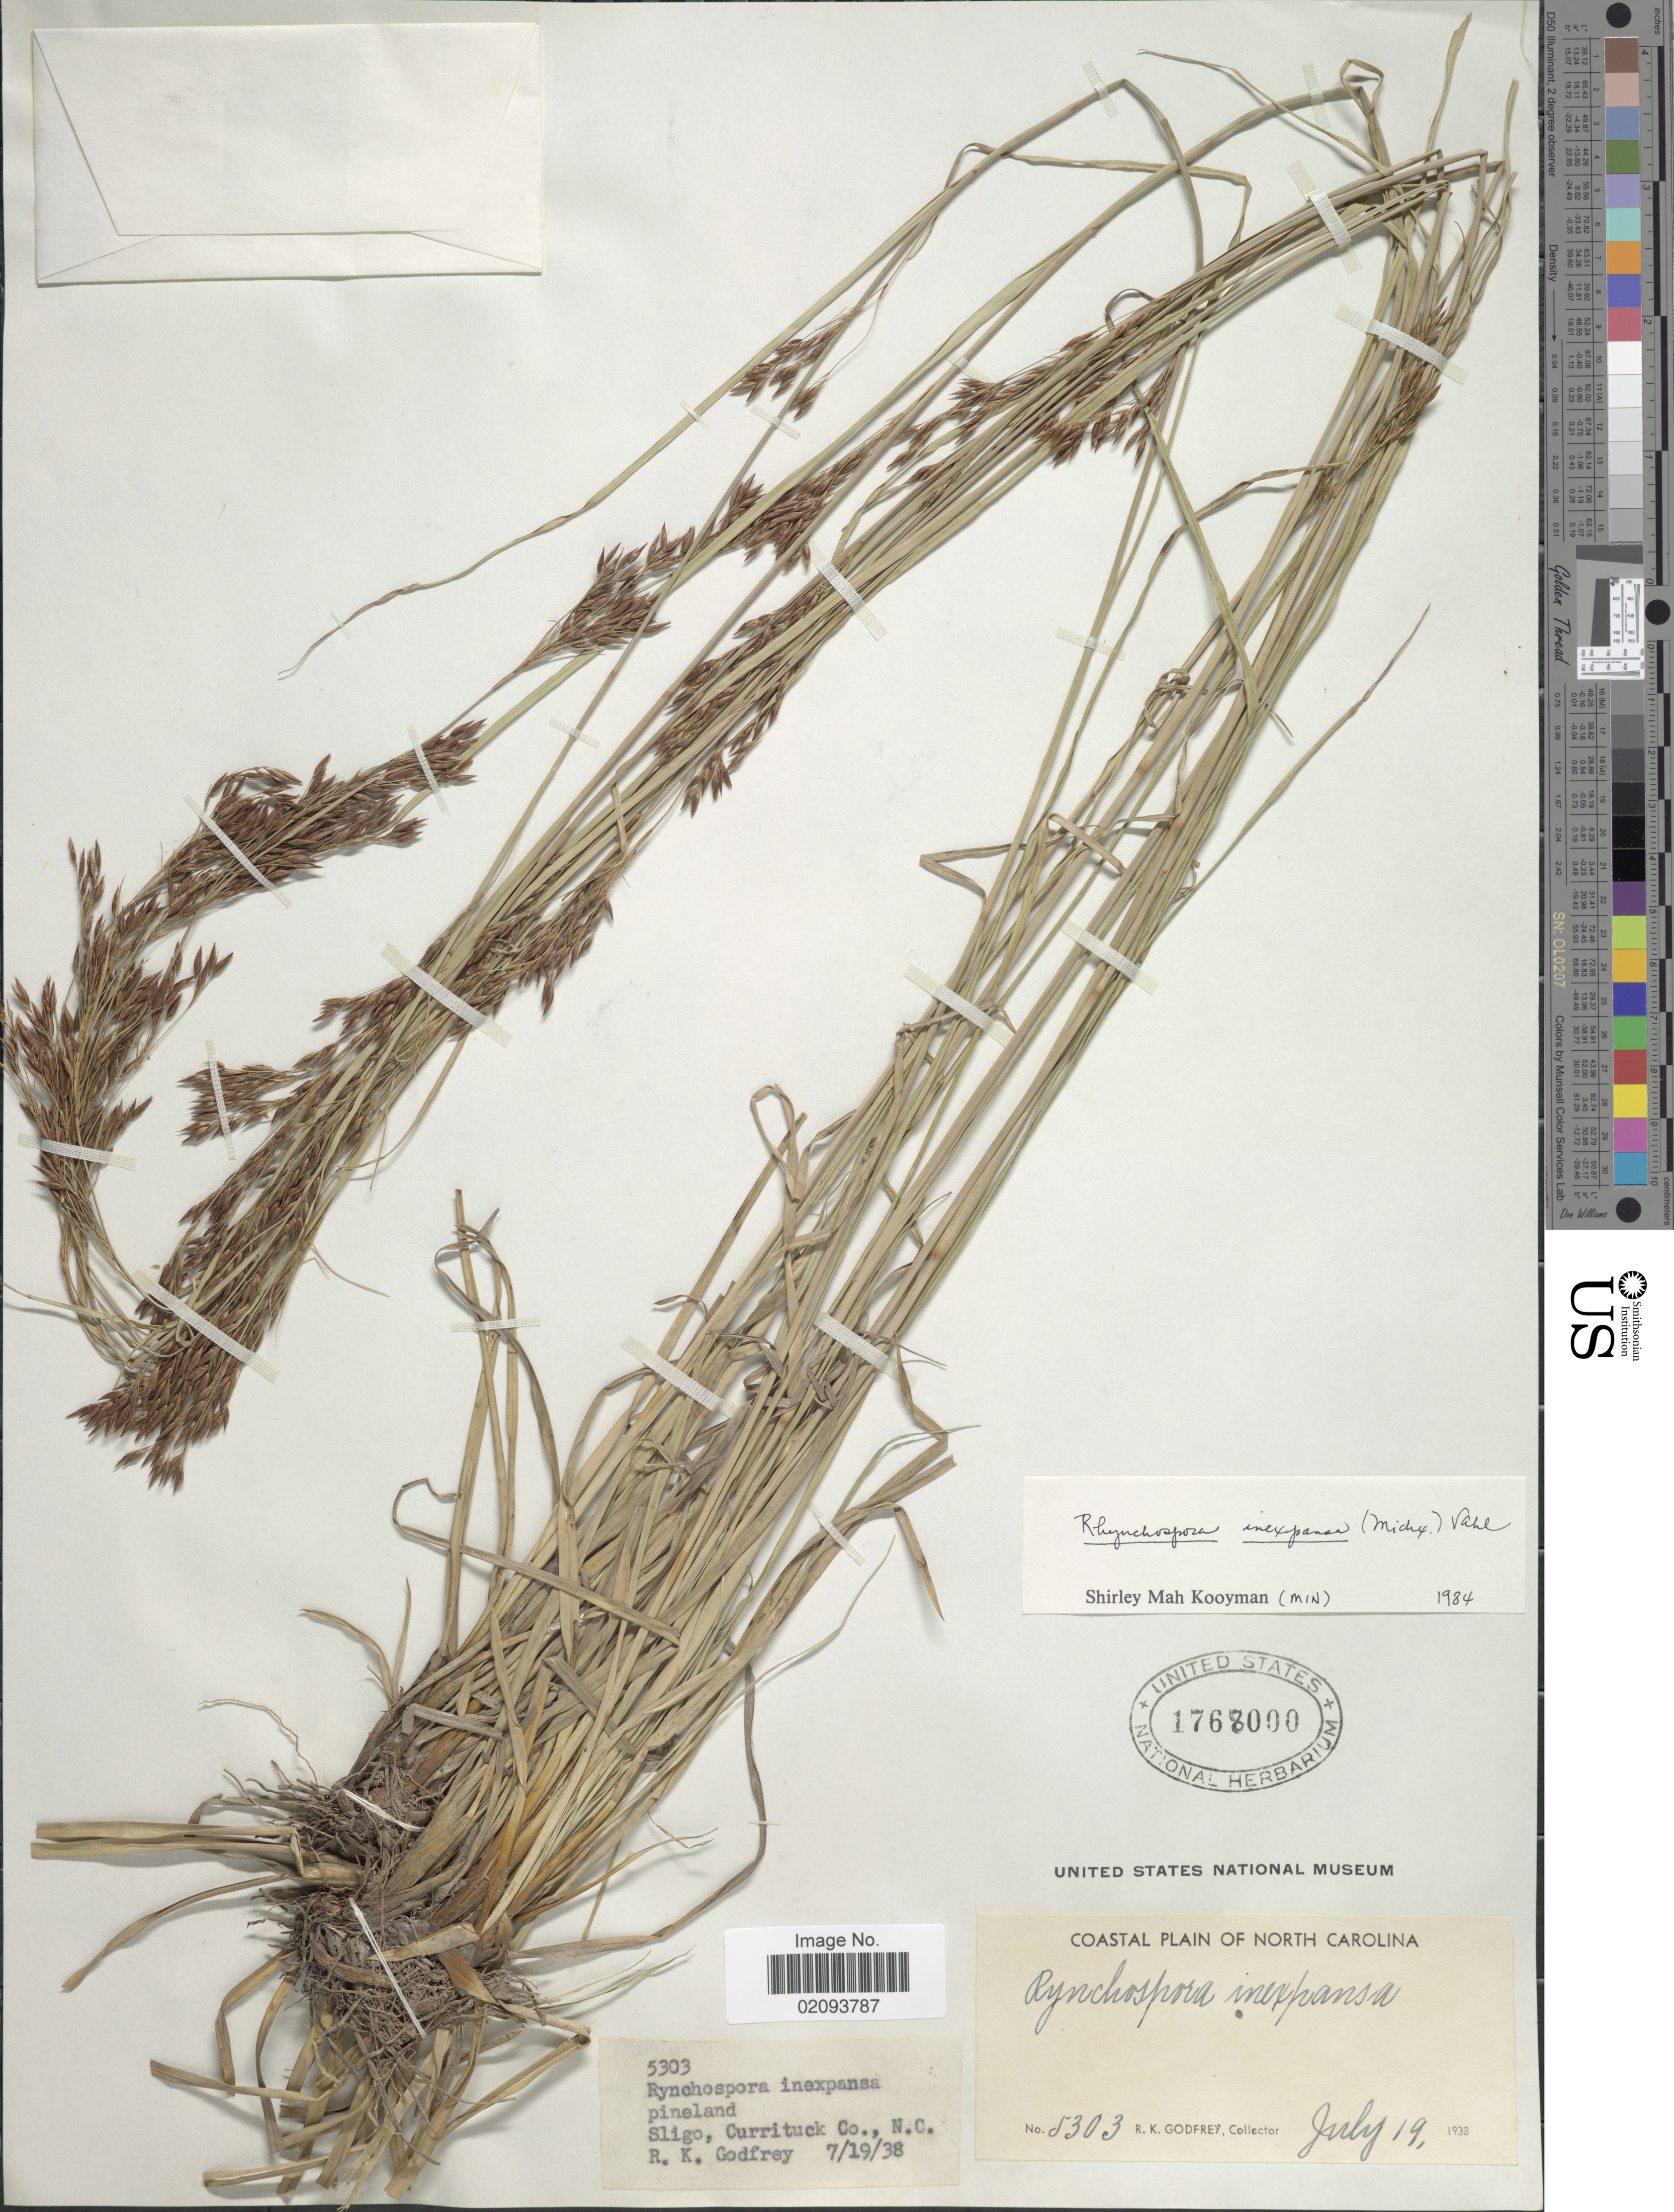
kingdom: Plantae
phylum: Tracheophyta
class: Liliopsida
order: Poales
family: Cyperaceae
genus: Rhynchospora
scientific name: Rhynchospora inexpansa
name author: (Michx.) Vahl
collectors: R. K. Godfrey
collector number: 5303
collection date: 1938-07-19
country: United States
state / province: North Carolina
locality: Coastal Plain of North Carolina. Pineland. Sligo, Currituck Co.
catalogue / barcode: US 1768000